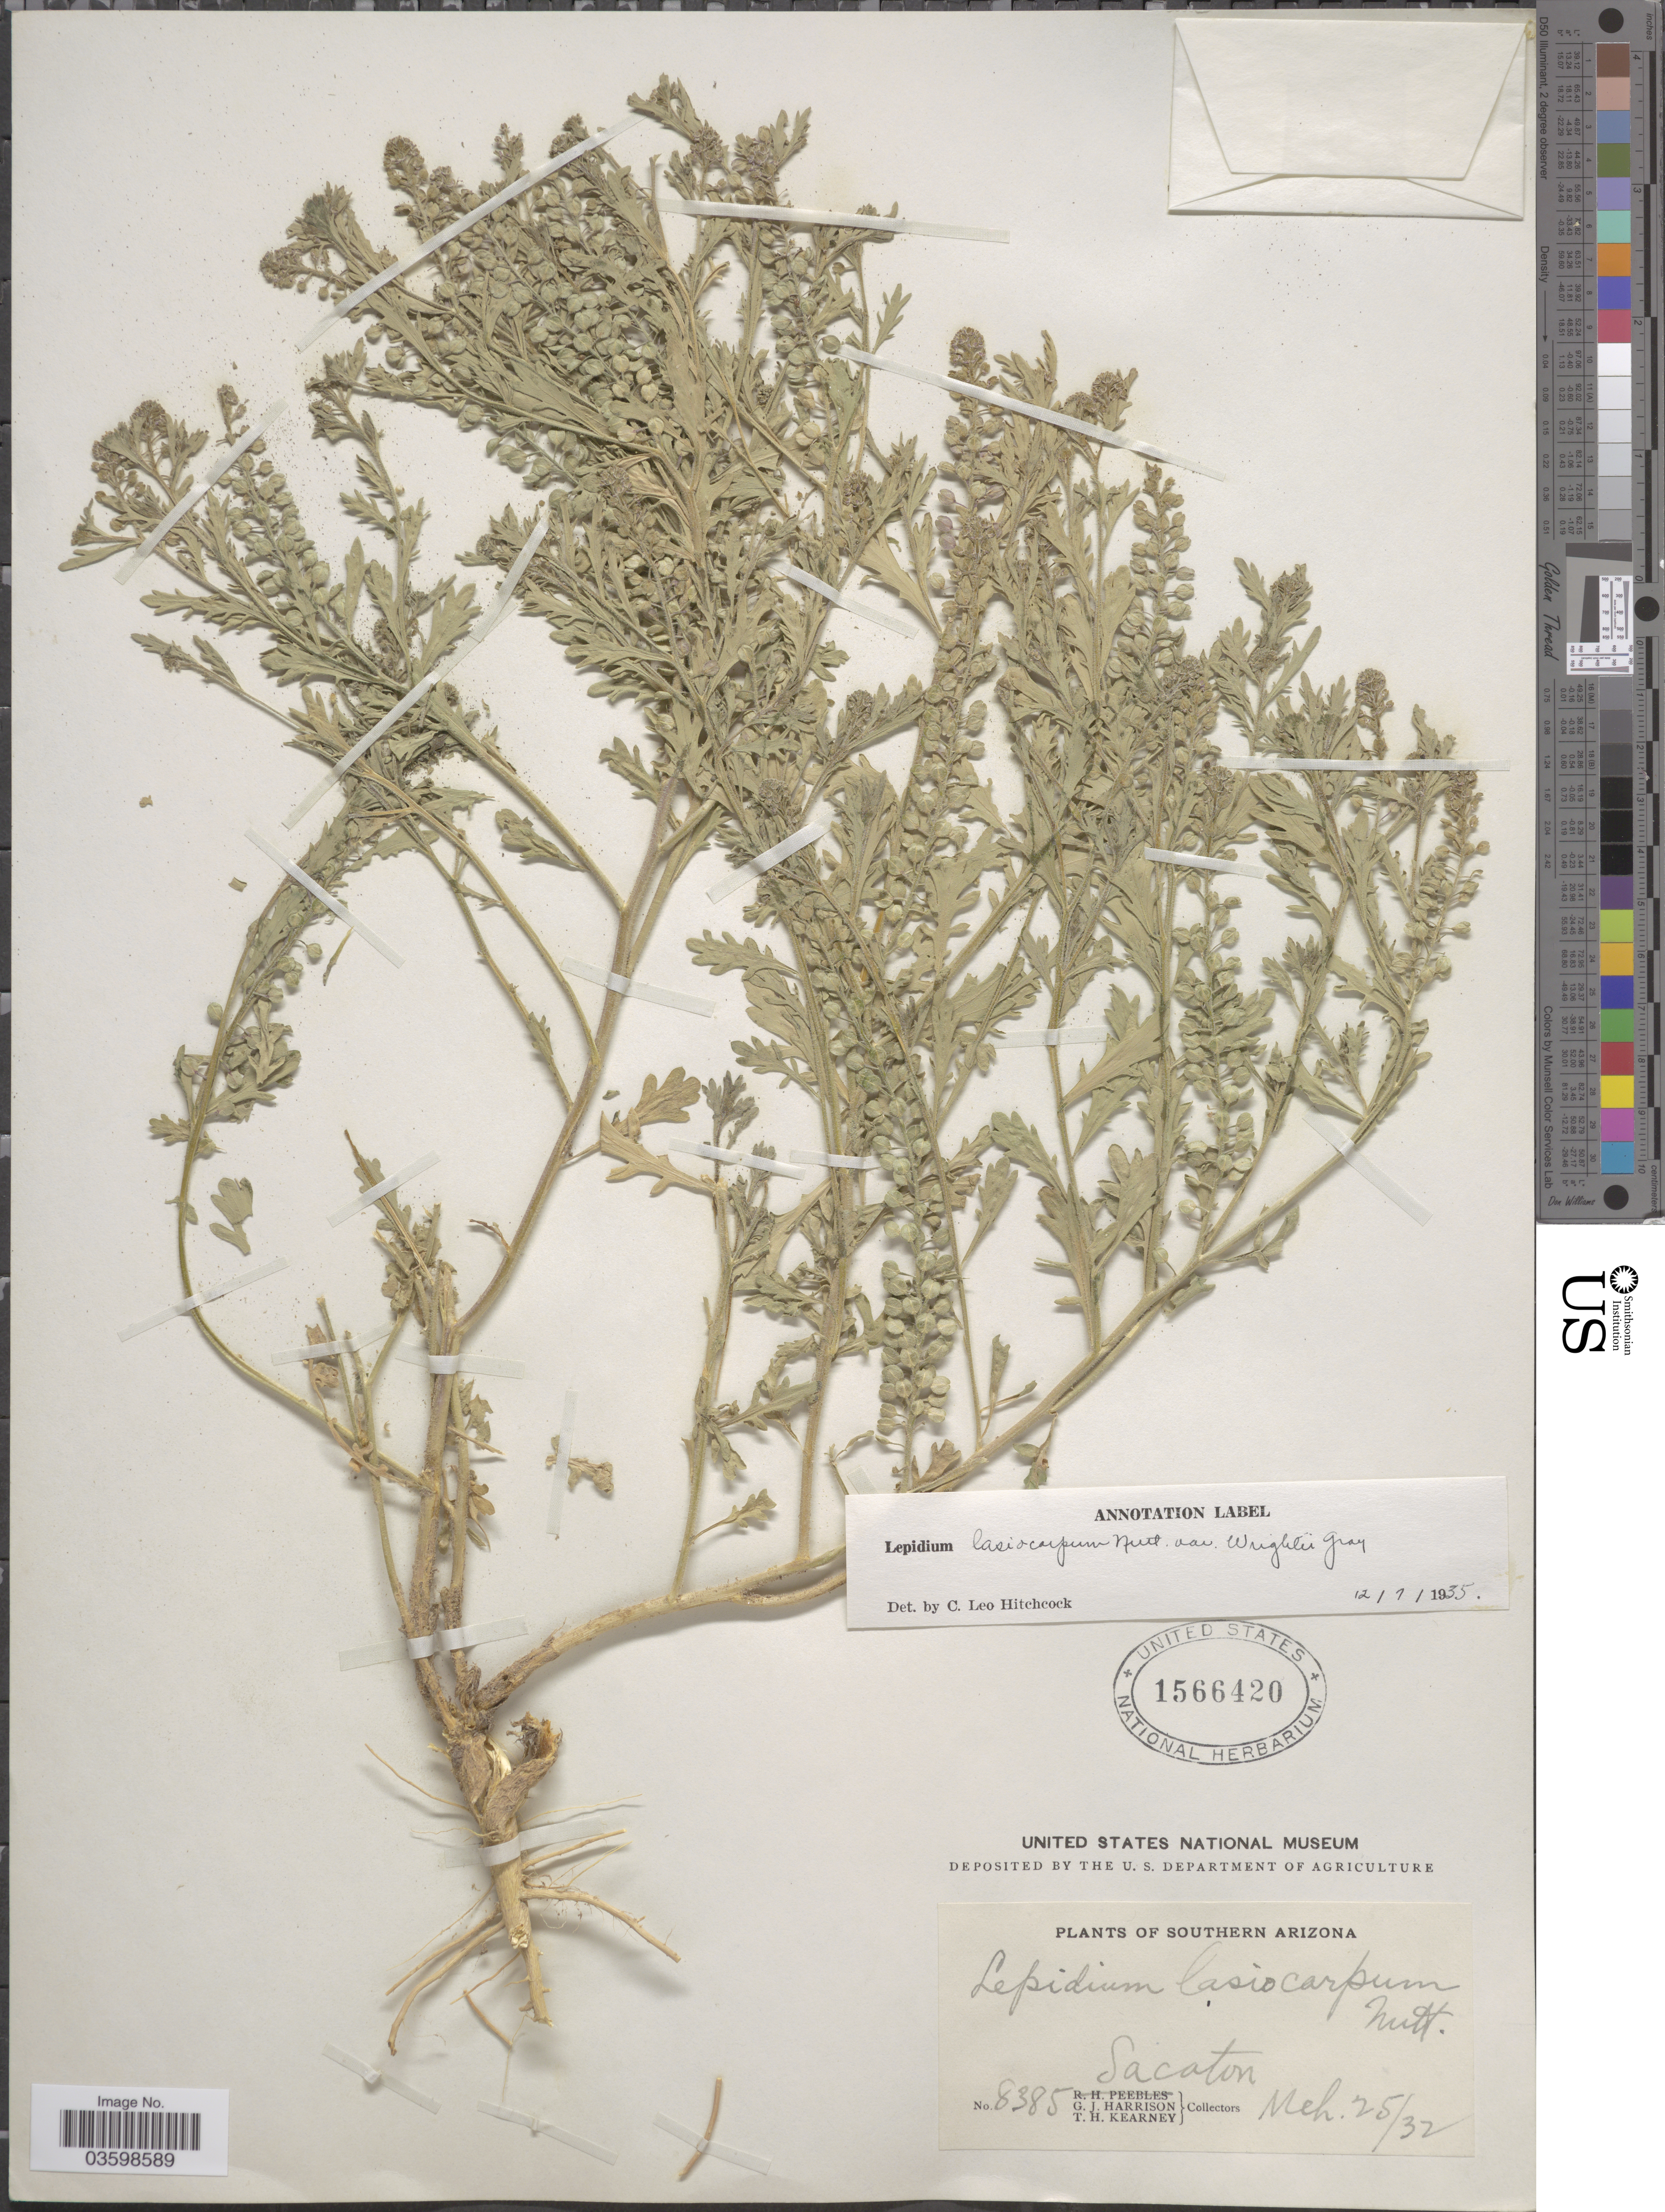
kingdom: Plantae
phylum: Tracheophyta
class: Magnoliopsida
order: Brassicales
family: Brassicaceae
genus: Lepidium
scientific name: Lepidium lasiocarpum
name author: Nutt.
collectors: G. J. Harrison & T. H. Kearney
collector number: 8385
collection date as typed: Transcribed d/m/y: 25/3/32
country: United States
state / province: Arizona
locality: Southern Arizona. Sacaton.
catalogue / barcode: US 1566420